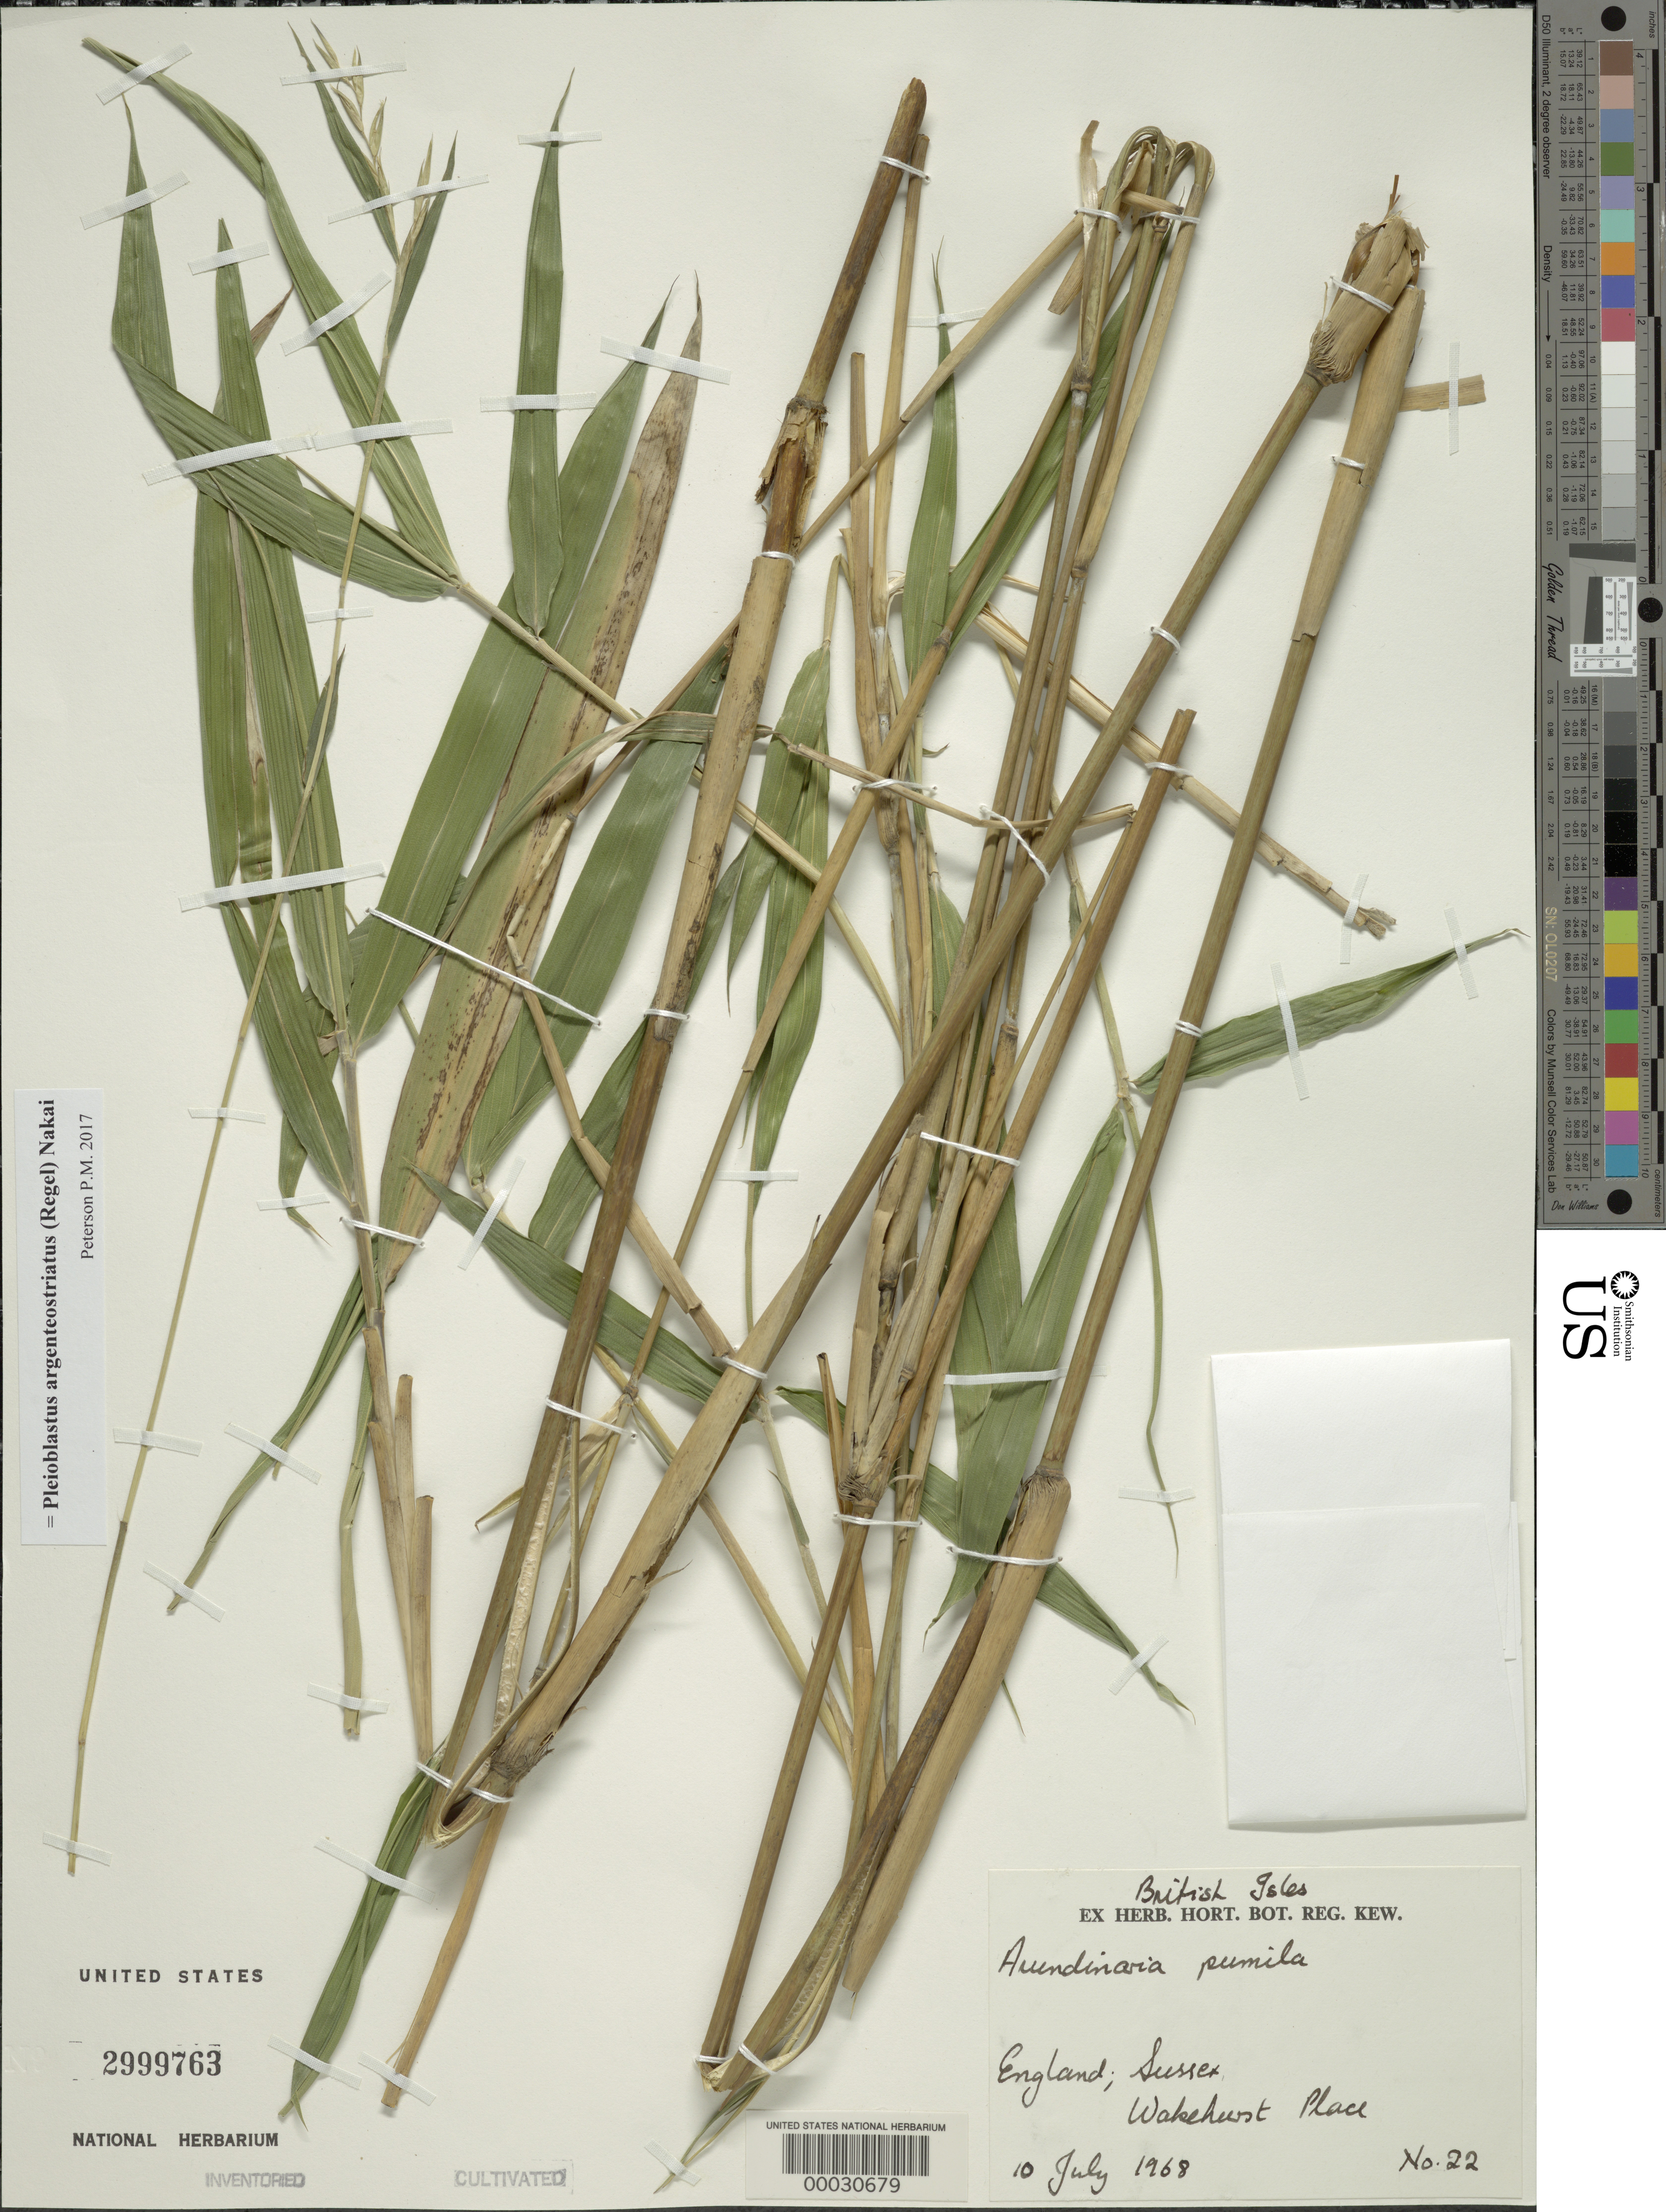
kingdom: Plantae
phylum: Tracheophyta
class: Liliopsida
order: Poales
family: Poaceae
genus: Pleioblastus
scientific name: Pleioblastus argenteostriatus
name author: (Regel) Nakai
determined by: Poaceae Reorganization Project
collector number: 22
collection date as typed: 10 Jul 1968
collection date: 1968-07-10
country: United Kingdom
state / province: England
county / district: East Sussex / West Sussex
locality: Wakehurst place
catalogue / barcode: US 2999763